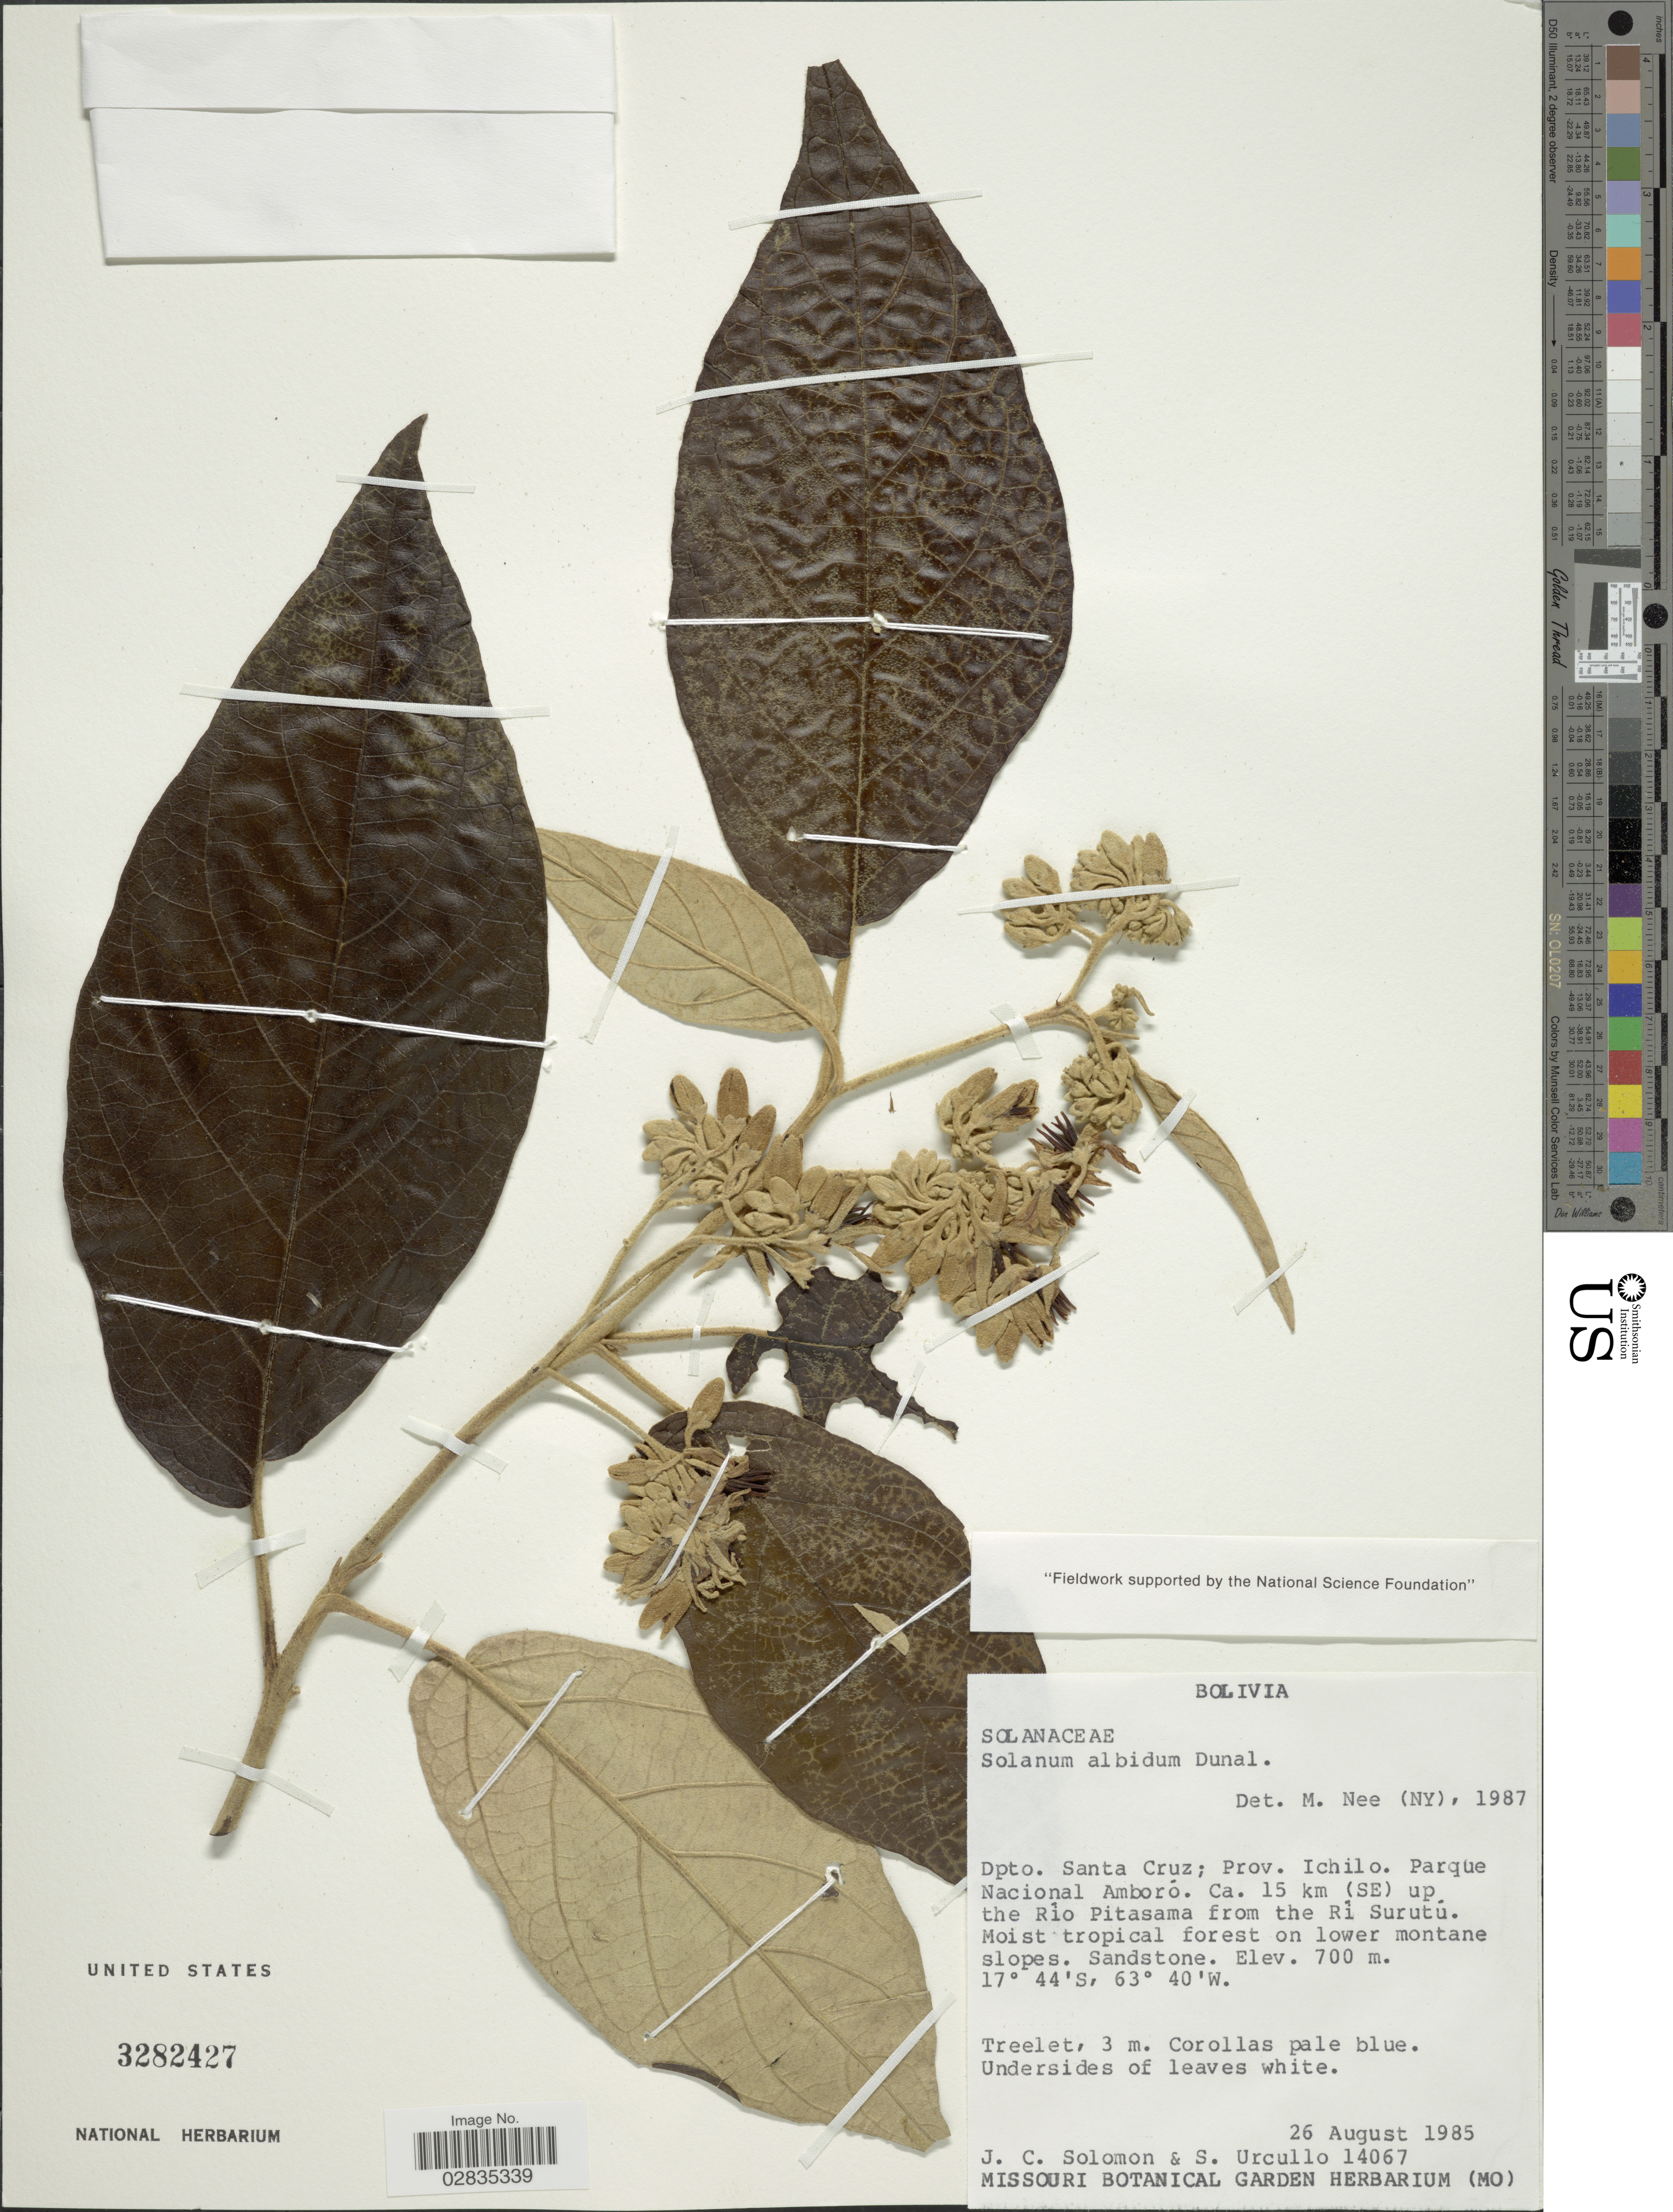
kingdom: Plantae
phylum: Tracheophyta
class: Magnoliopsida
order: Solanales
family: Solanaceae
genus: Solanum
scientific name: Solanum albidum var. albidum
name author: Dunal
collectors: J. C. Solomon & S. Urcullo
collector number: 14067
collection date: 1985-08-26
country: Bolivia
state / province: La Paz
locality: Dpto. Santa Cruz; Prov. Ichilo. Parque Nacional Amboró. Ca. 15 km (SE) up the Río Pitasama from Rí Surutú.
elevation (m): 700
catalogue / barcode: US 3282427